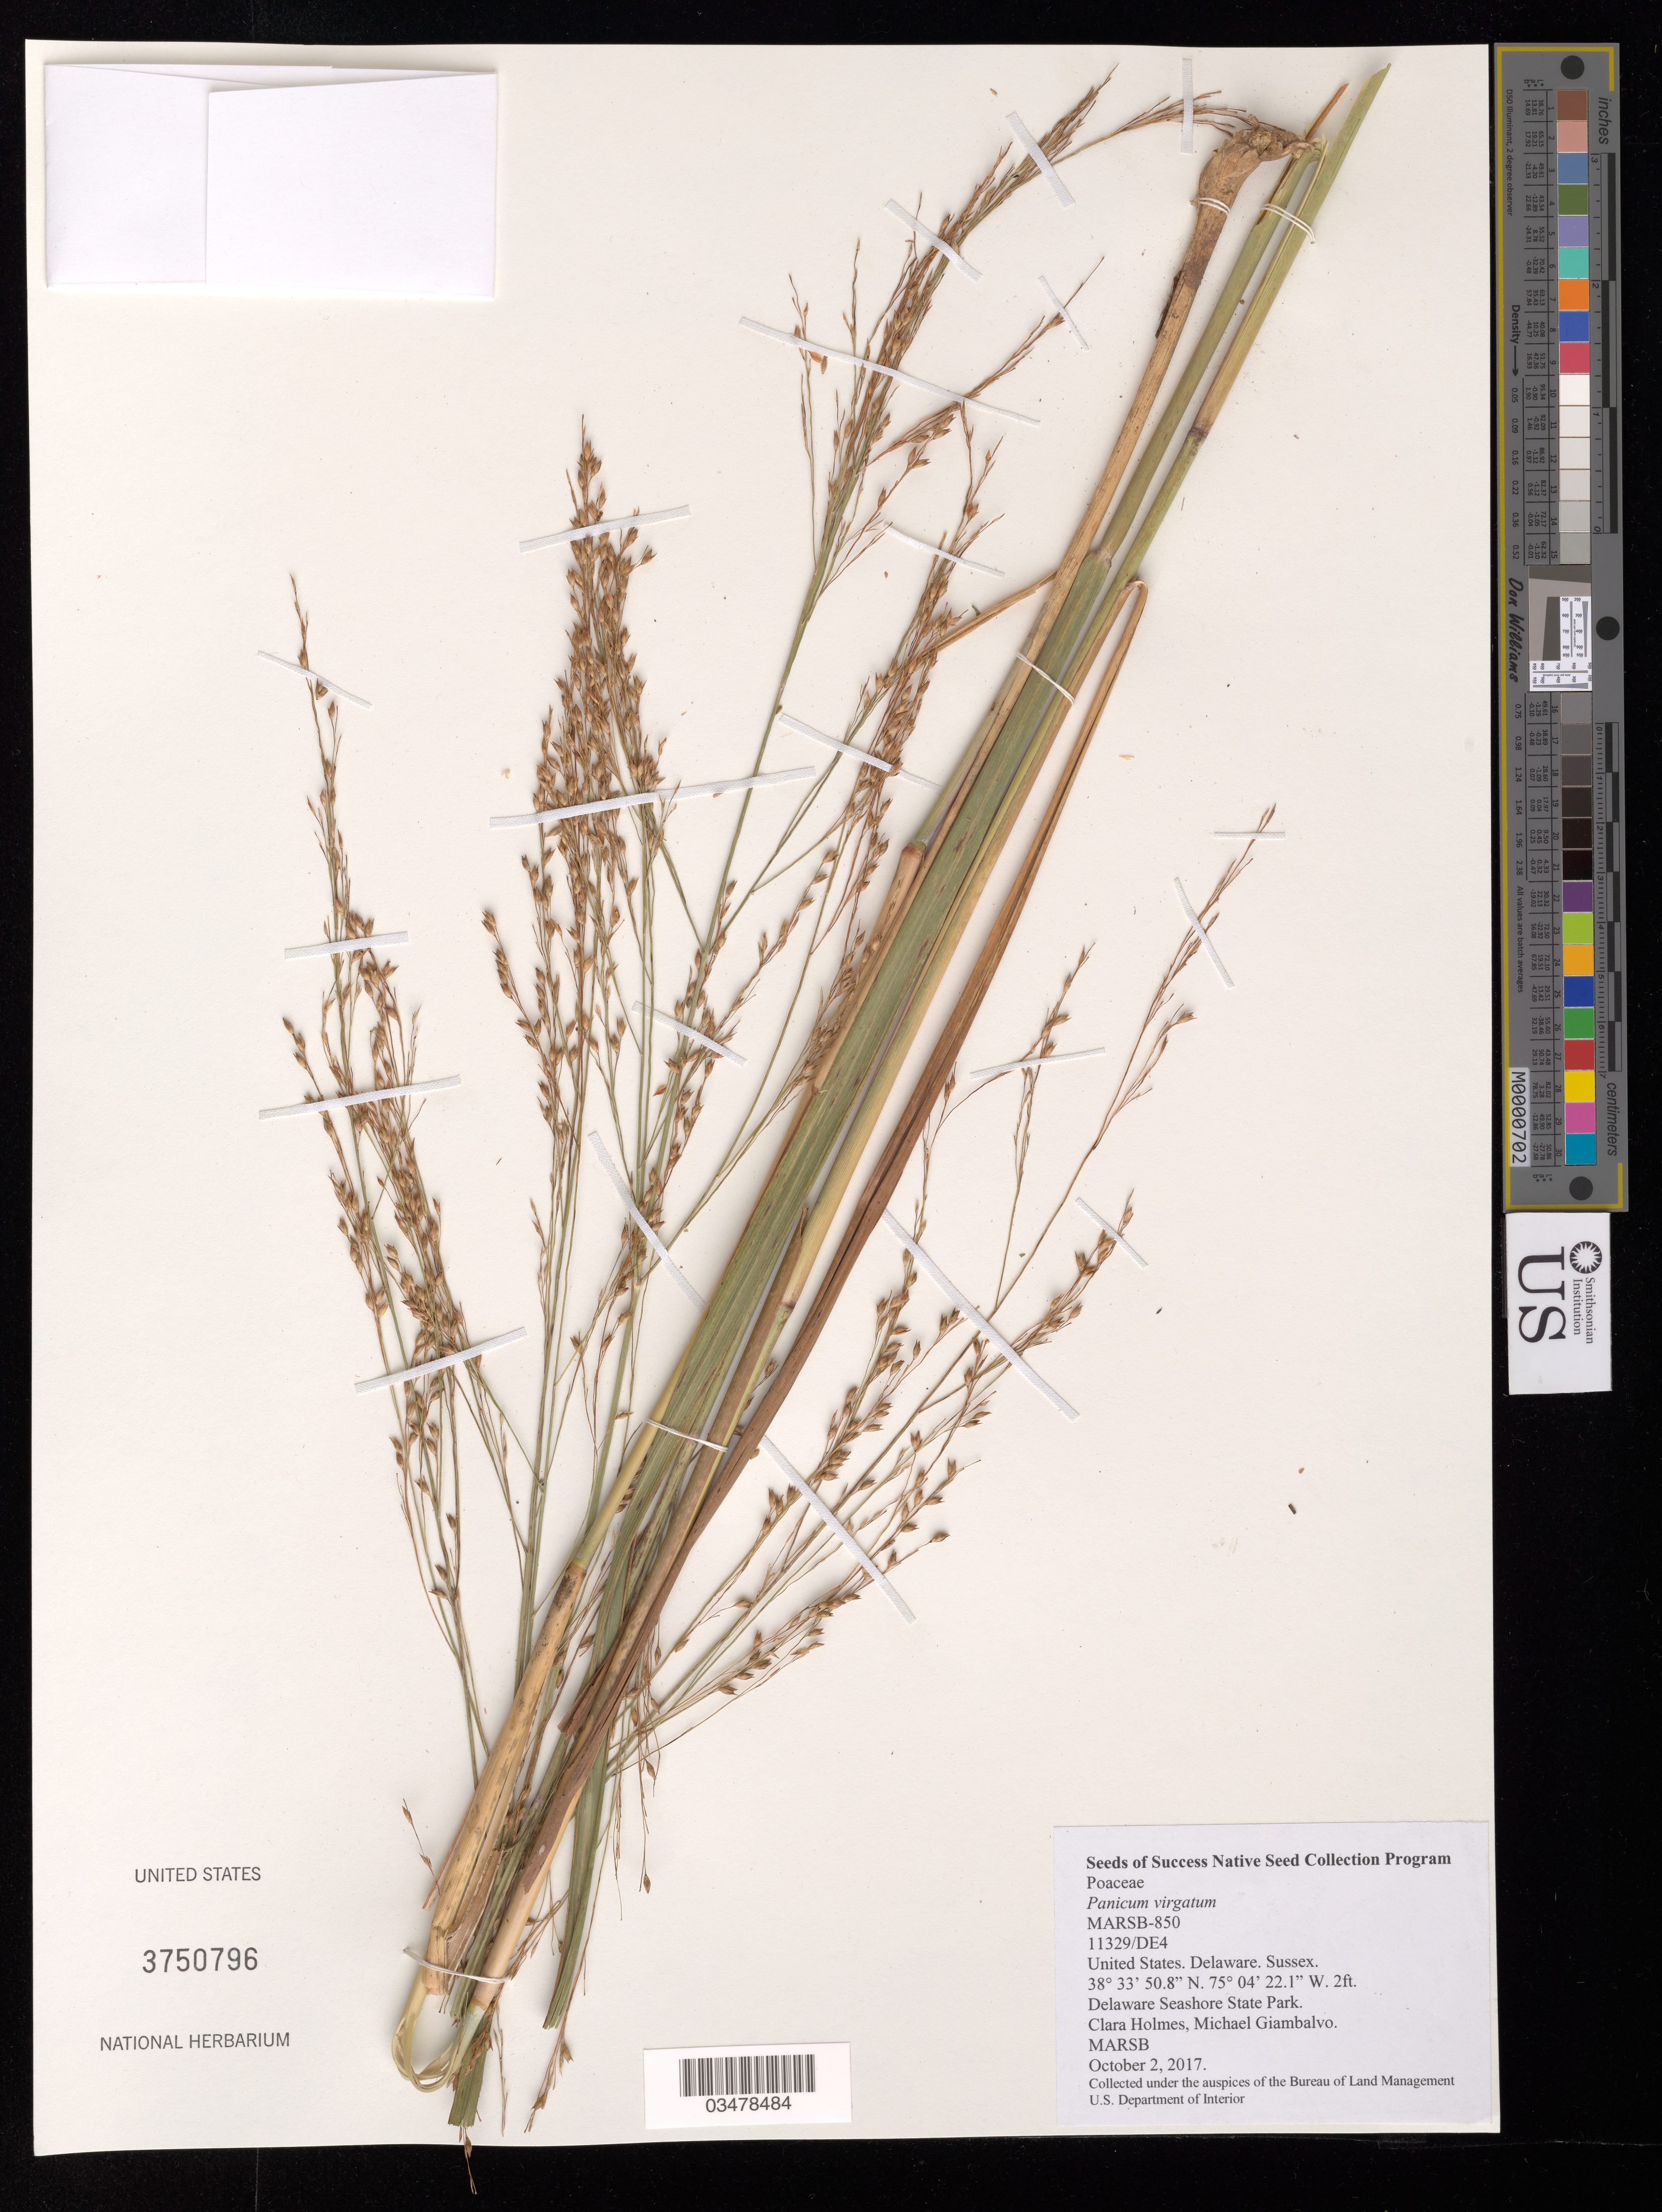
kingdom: Plantae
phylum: Tracheophyta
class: Liliopsida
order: Poales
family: Poaceae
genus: Panicum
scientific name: Panicum virgatum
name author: L.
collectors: C. Holmes & M. Giambalvo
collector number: MARSB-850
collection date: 2017-10-02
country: United States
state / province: Delaware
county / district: Sussex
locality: DE Seashore State Park, Fields Near Parking Lot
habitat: Mid-seccessional Grassland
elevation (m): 1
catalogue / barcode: US 3750796